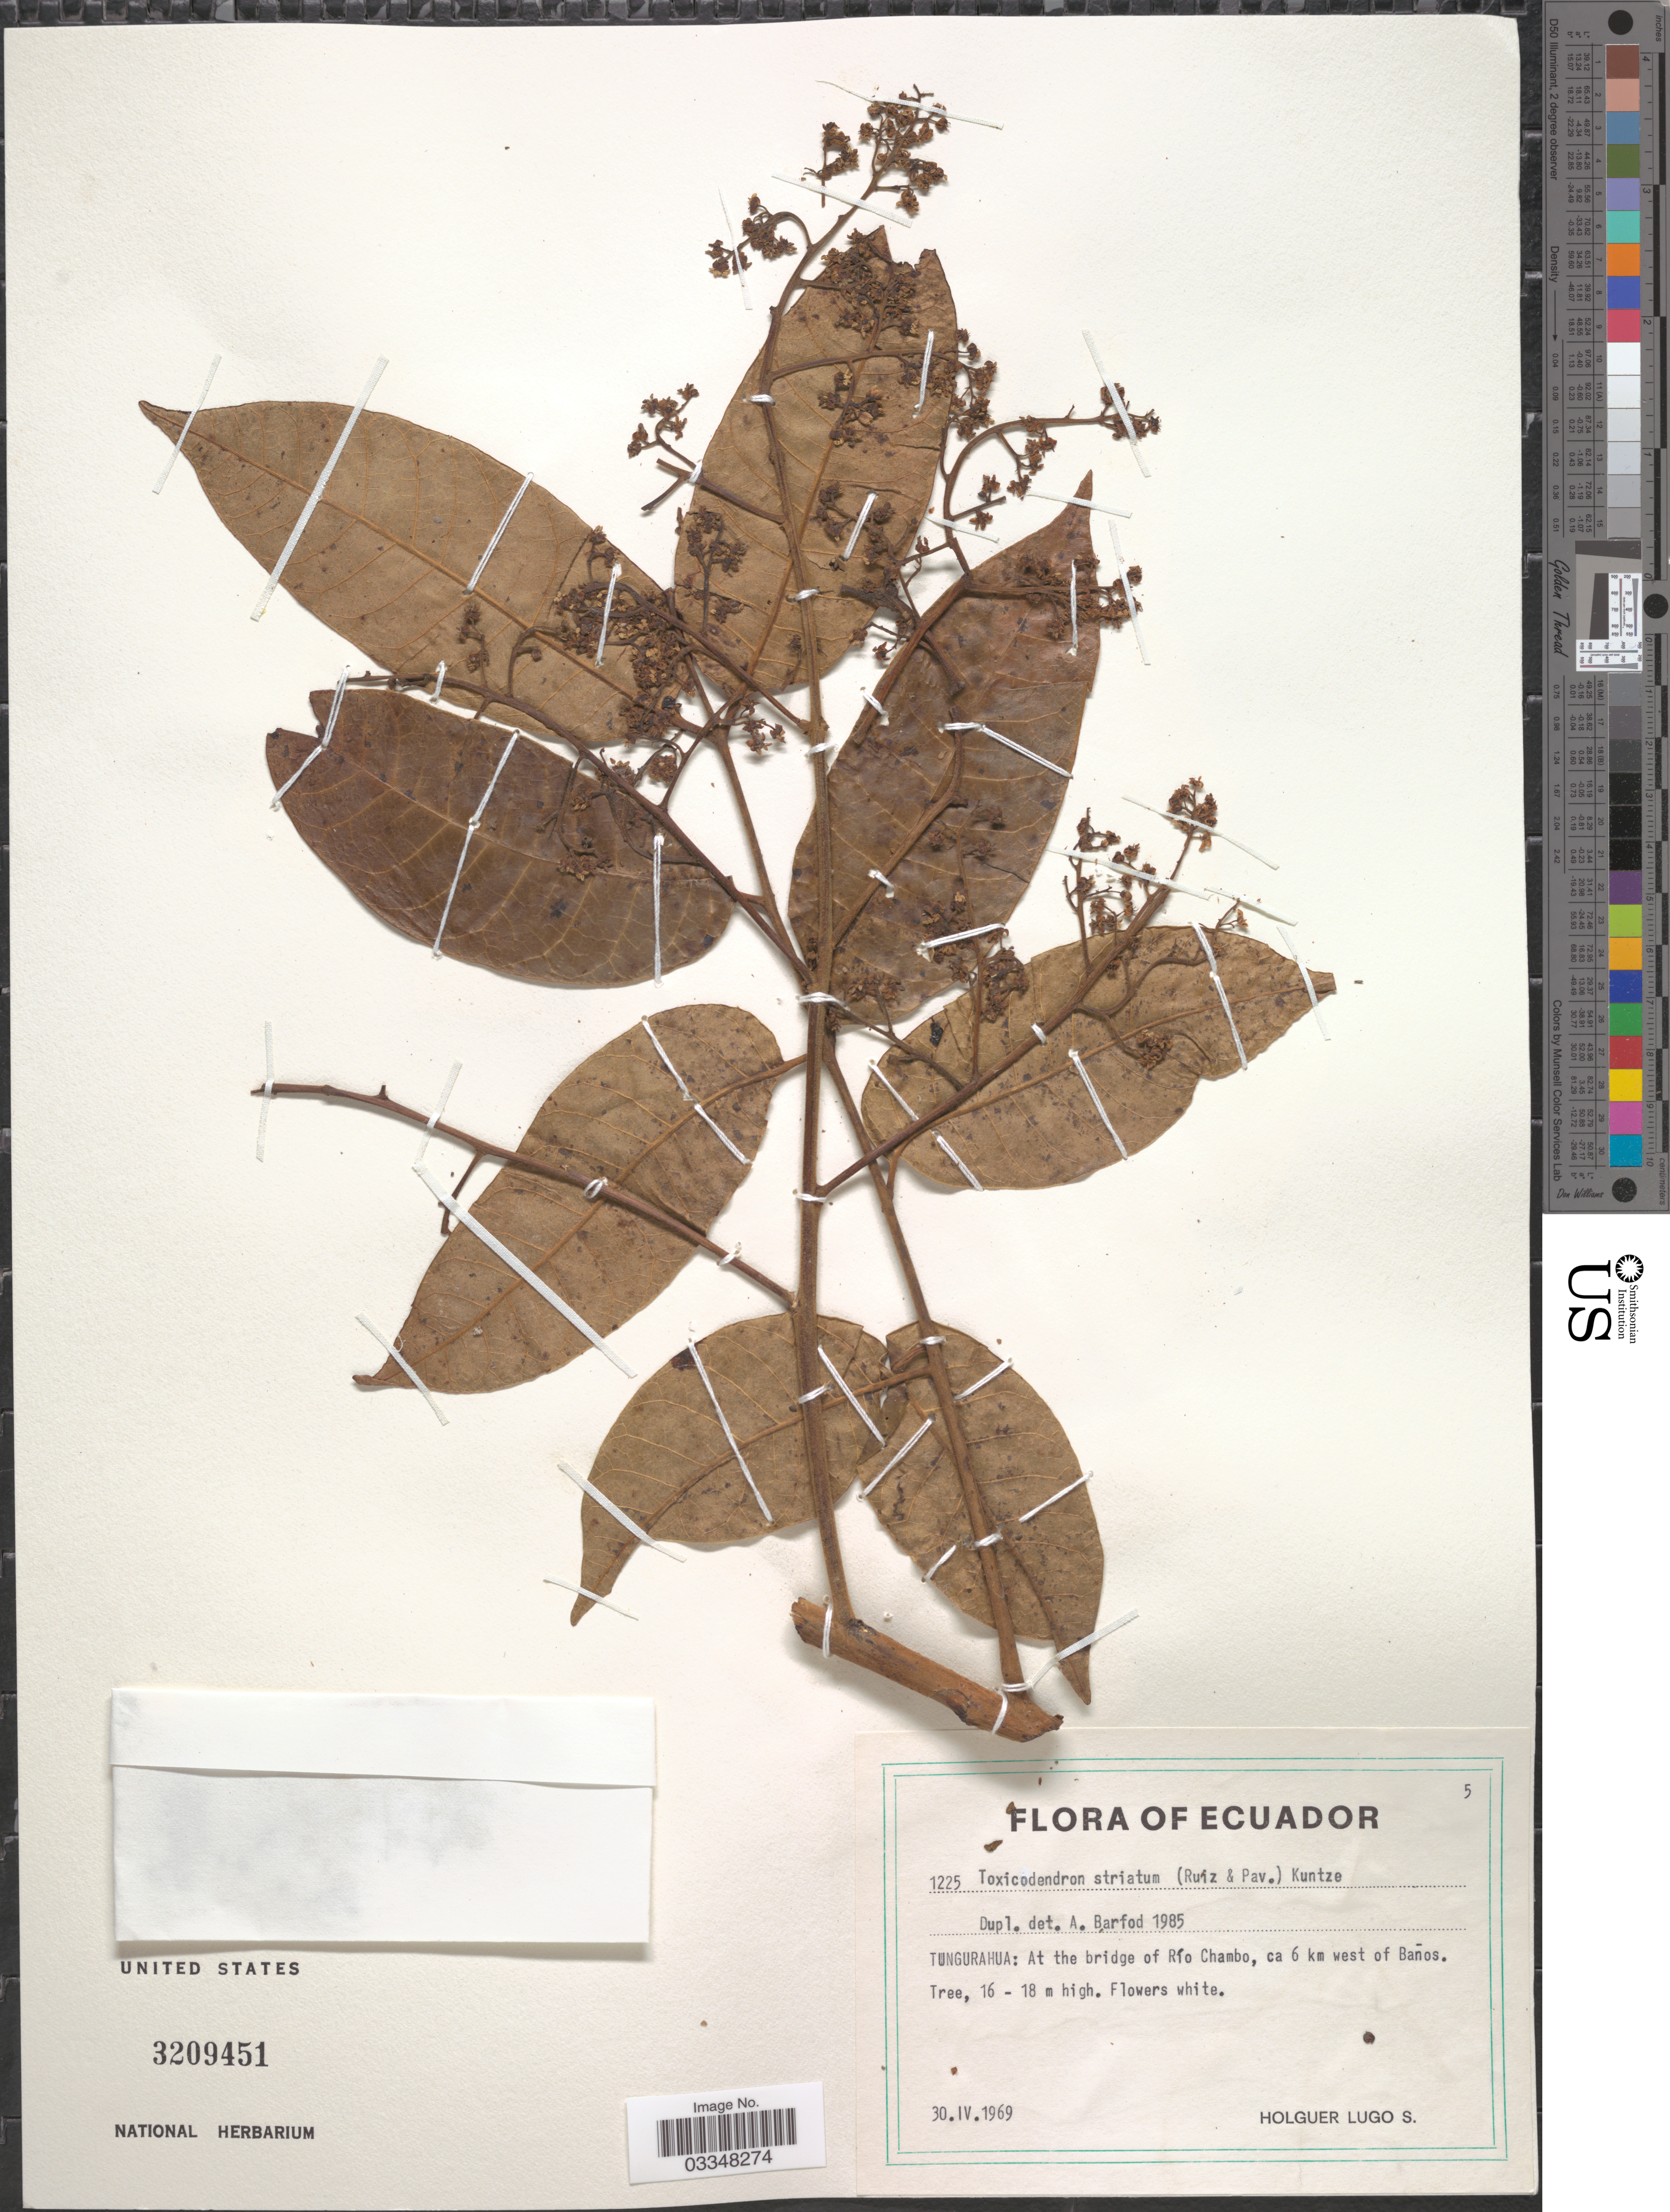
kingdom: Plantae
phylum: Tracheophyta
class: Magnoliopsida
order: Sapindales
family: Anacardiaceae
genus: Toxicodendron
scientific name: Toxicodendron striatum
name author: (Ruiz & Pav.) Kuntze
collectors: H. Lugo S.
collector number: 1225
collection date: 1969-04-30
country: Ecuador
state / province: Tungurahua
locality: At the bridge of Río Chambo, ca 6 km west of Baños.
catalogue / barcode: US 3209451